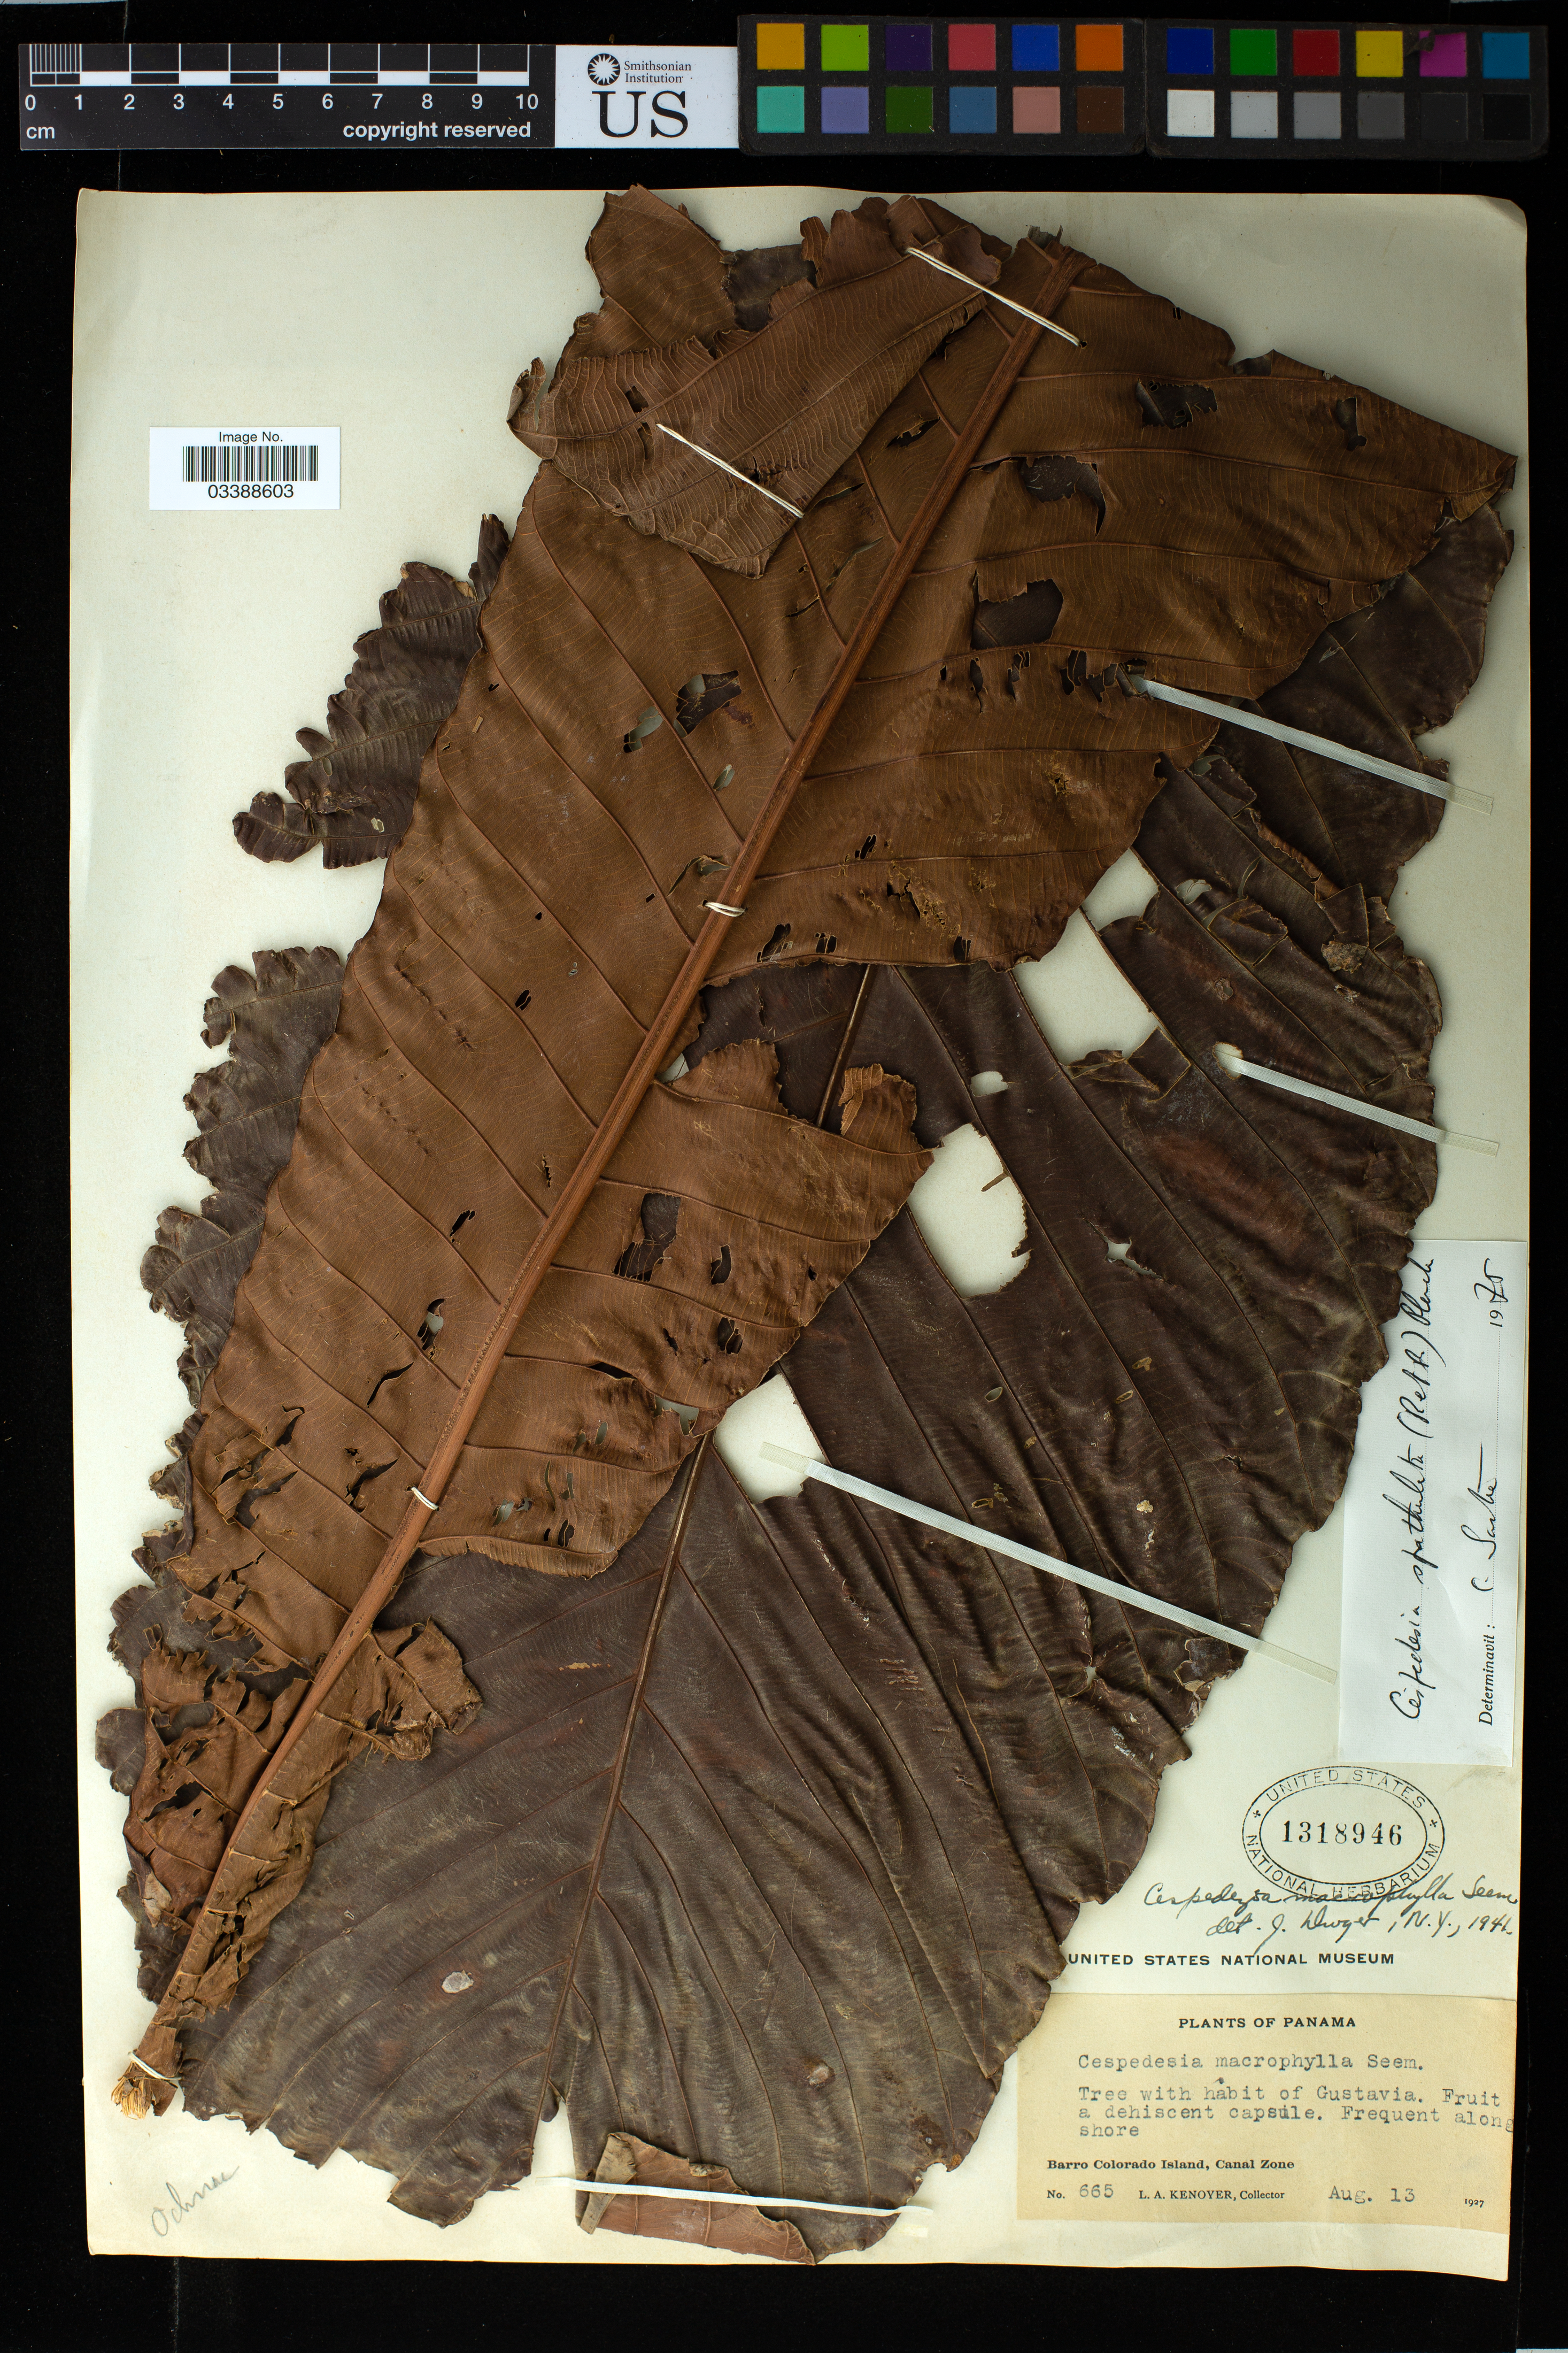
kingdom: Plantae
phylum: Tracheophyta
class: Magnoliopsida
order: Malpighiales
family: Ochnaceae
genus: Cespedesia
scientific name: Cespedesia spathulata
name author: (Ruiz & Pav.) Planch.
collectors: L. Kenover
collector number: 665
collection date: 1927-08-13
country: Panama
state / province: Panamá Oeste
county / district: Canal Zone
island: Barro Colorado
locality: Barro Colorado Island, Canal Zone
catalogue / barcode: US 1318946